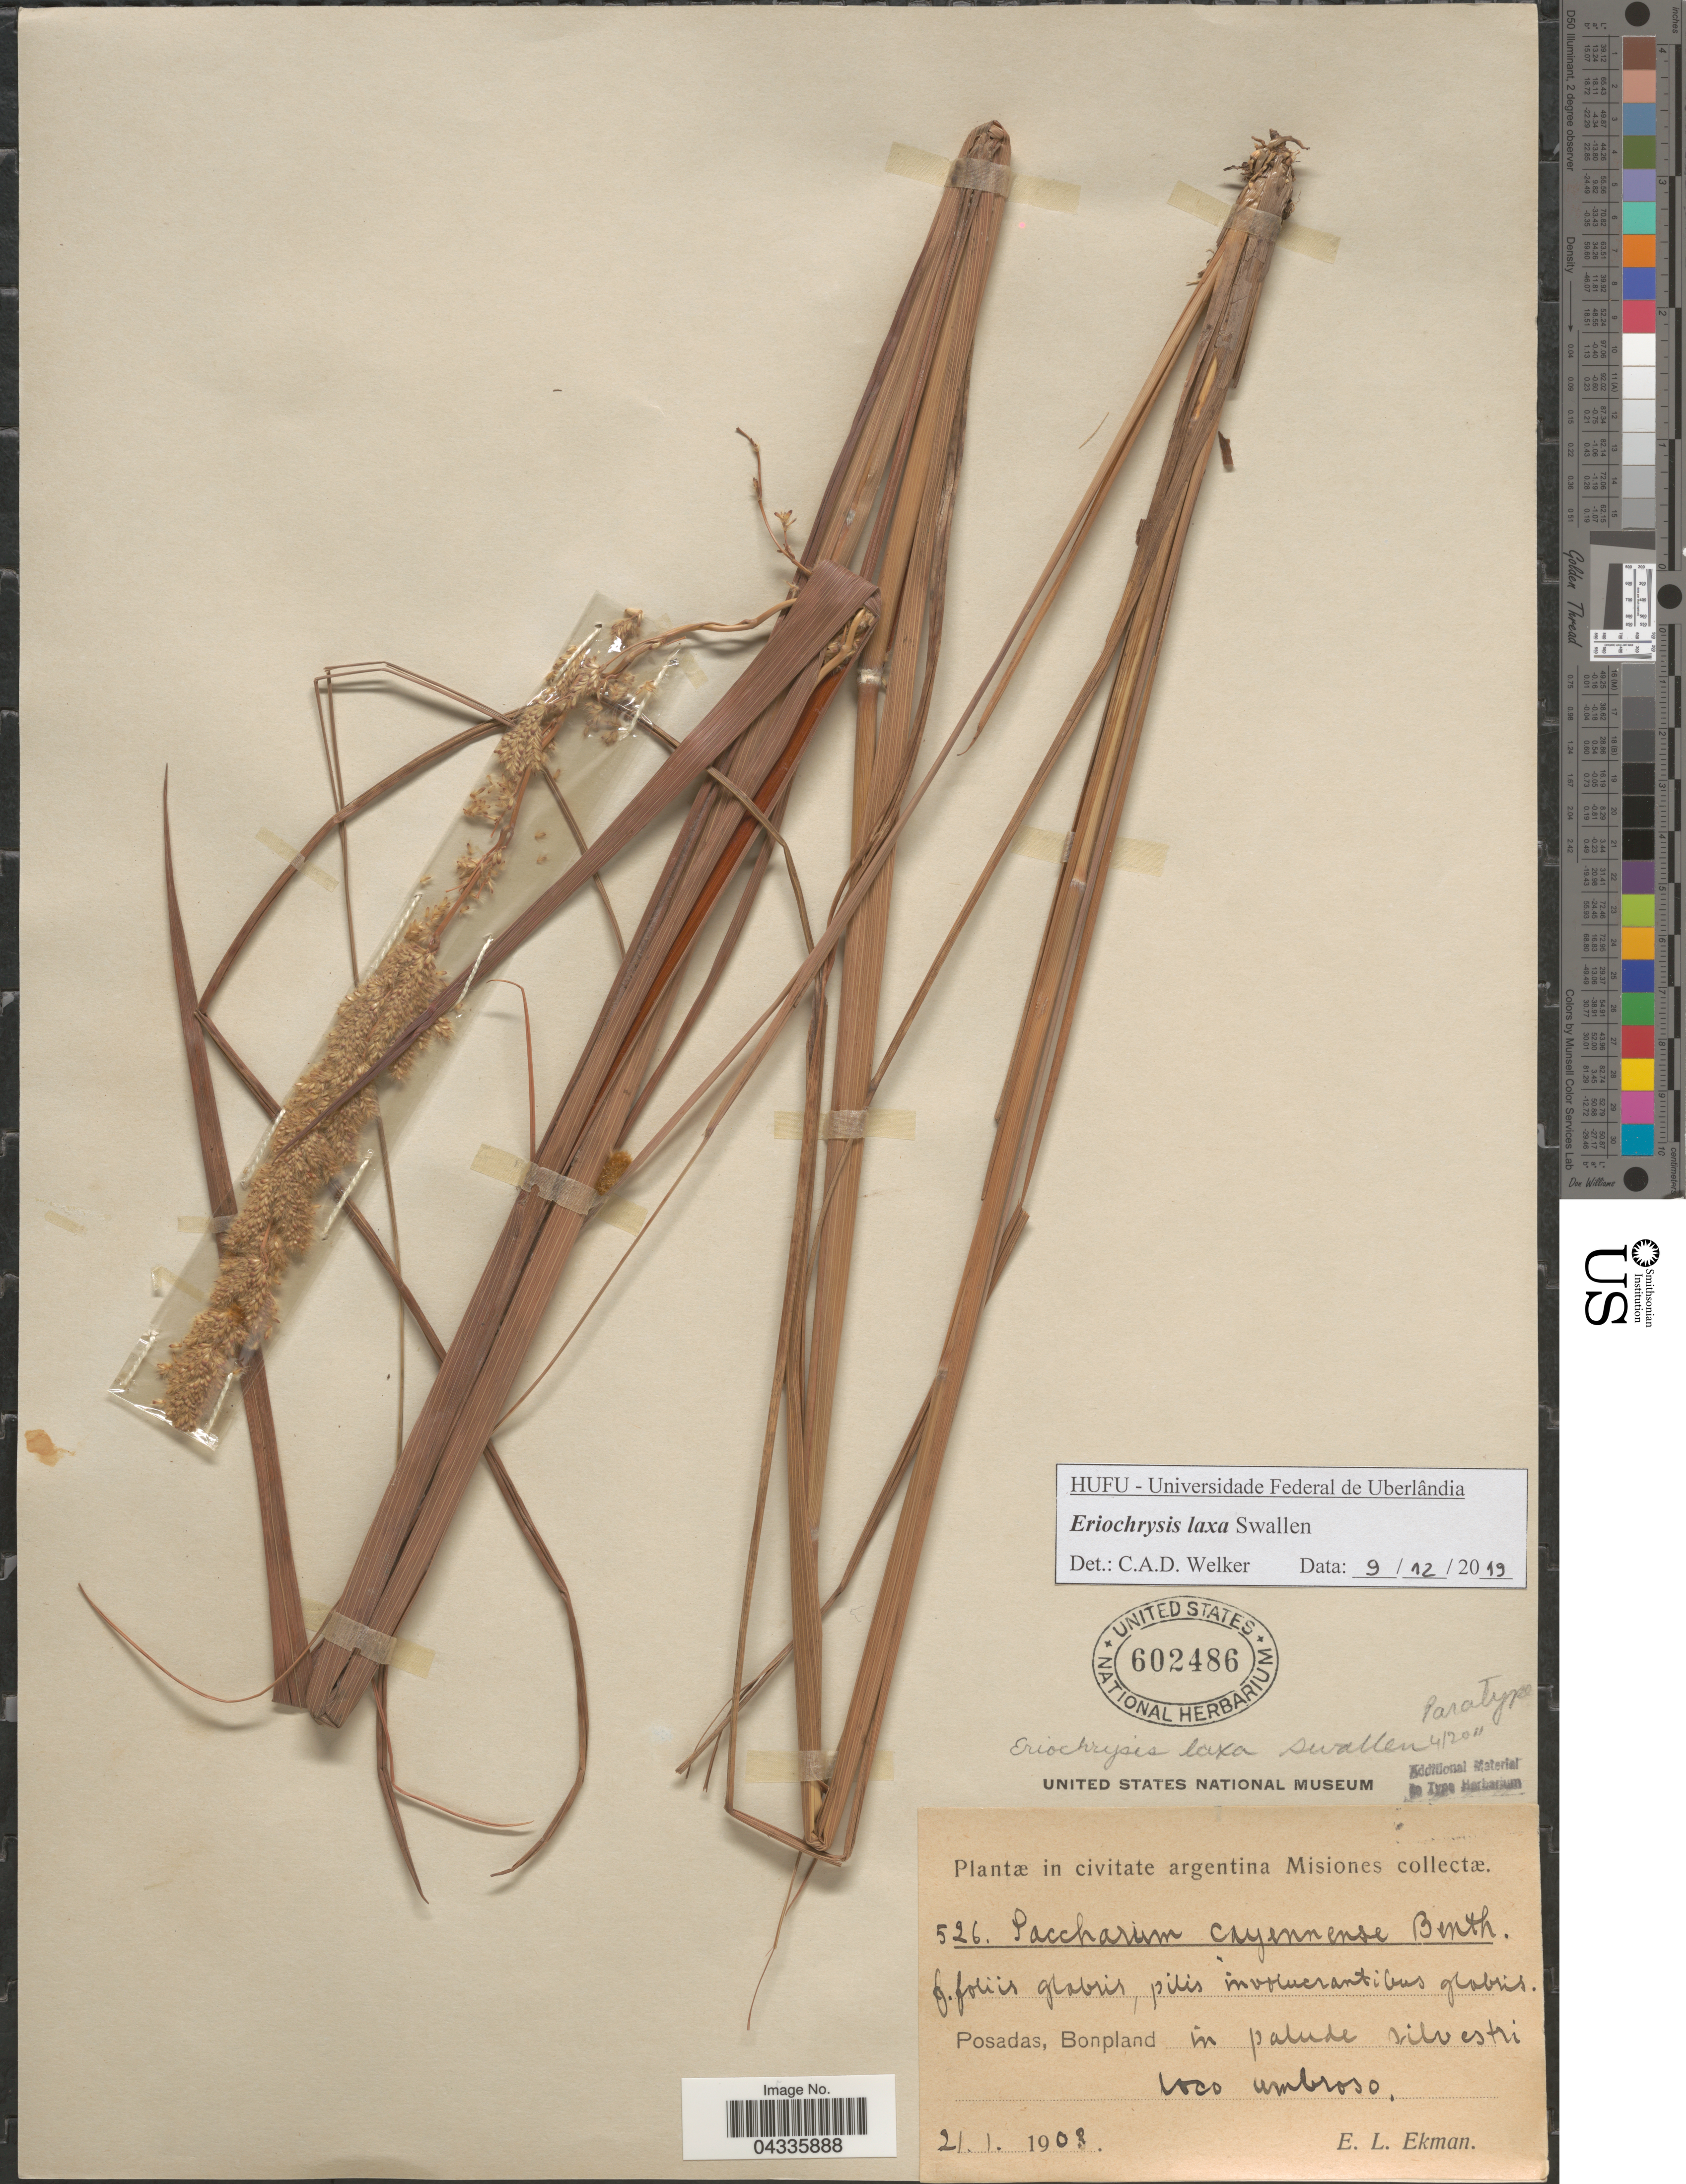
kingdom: Plantae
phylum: Tracheophyta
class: Liliopsida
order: Poales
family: Poaceae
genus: Eriochrysis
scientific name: Eriochrysis laxa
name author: Swallen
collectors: E. L. Ekman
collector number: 526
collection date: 1903-01-21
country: Argentina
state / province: Misiones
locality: Posadas, Bonpland in palude silvestri loco umbroso.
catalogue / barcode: US 602486